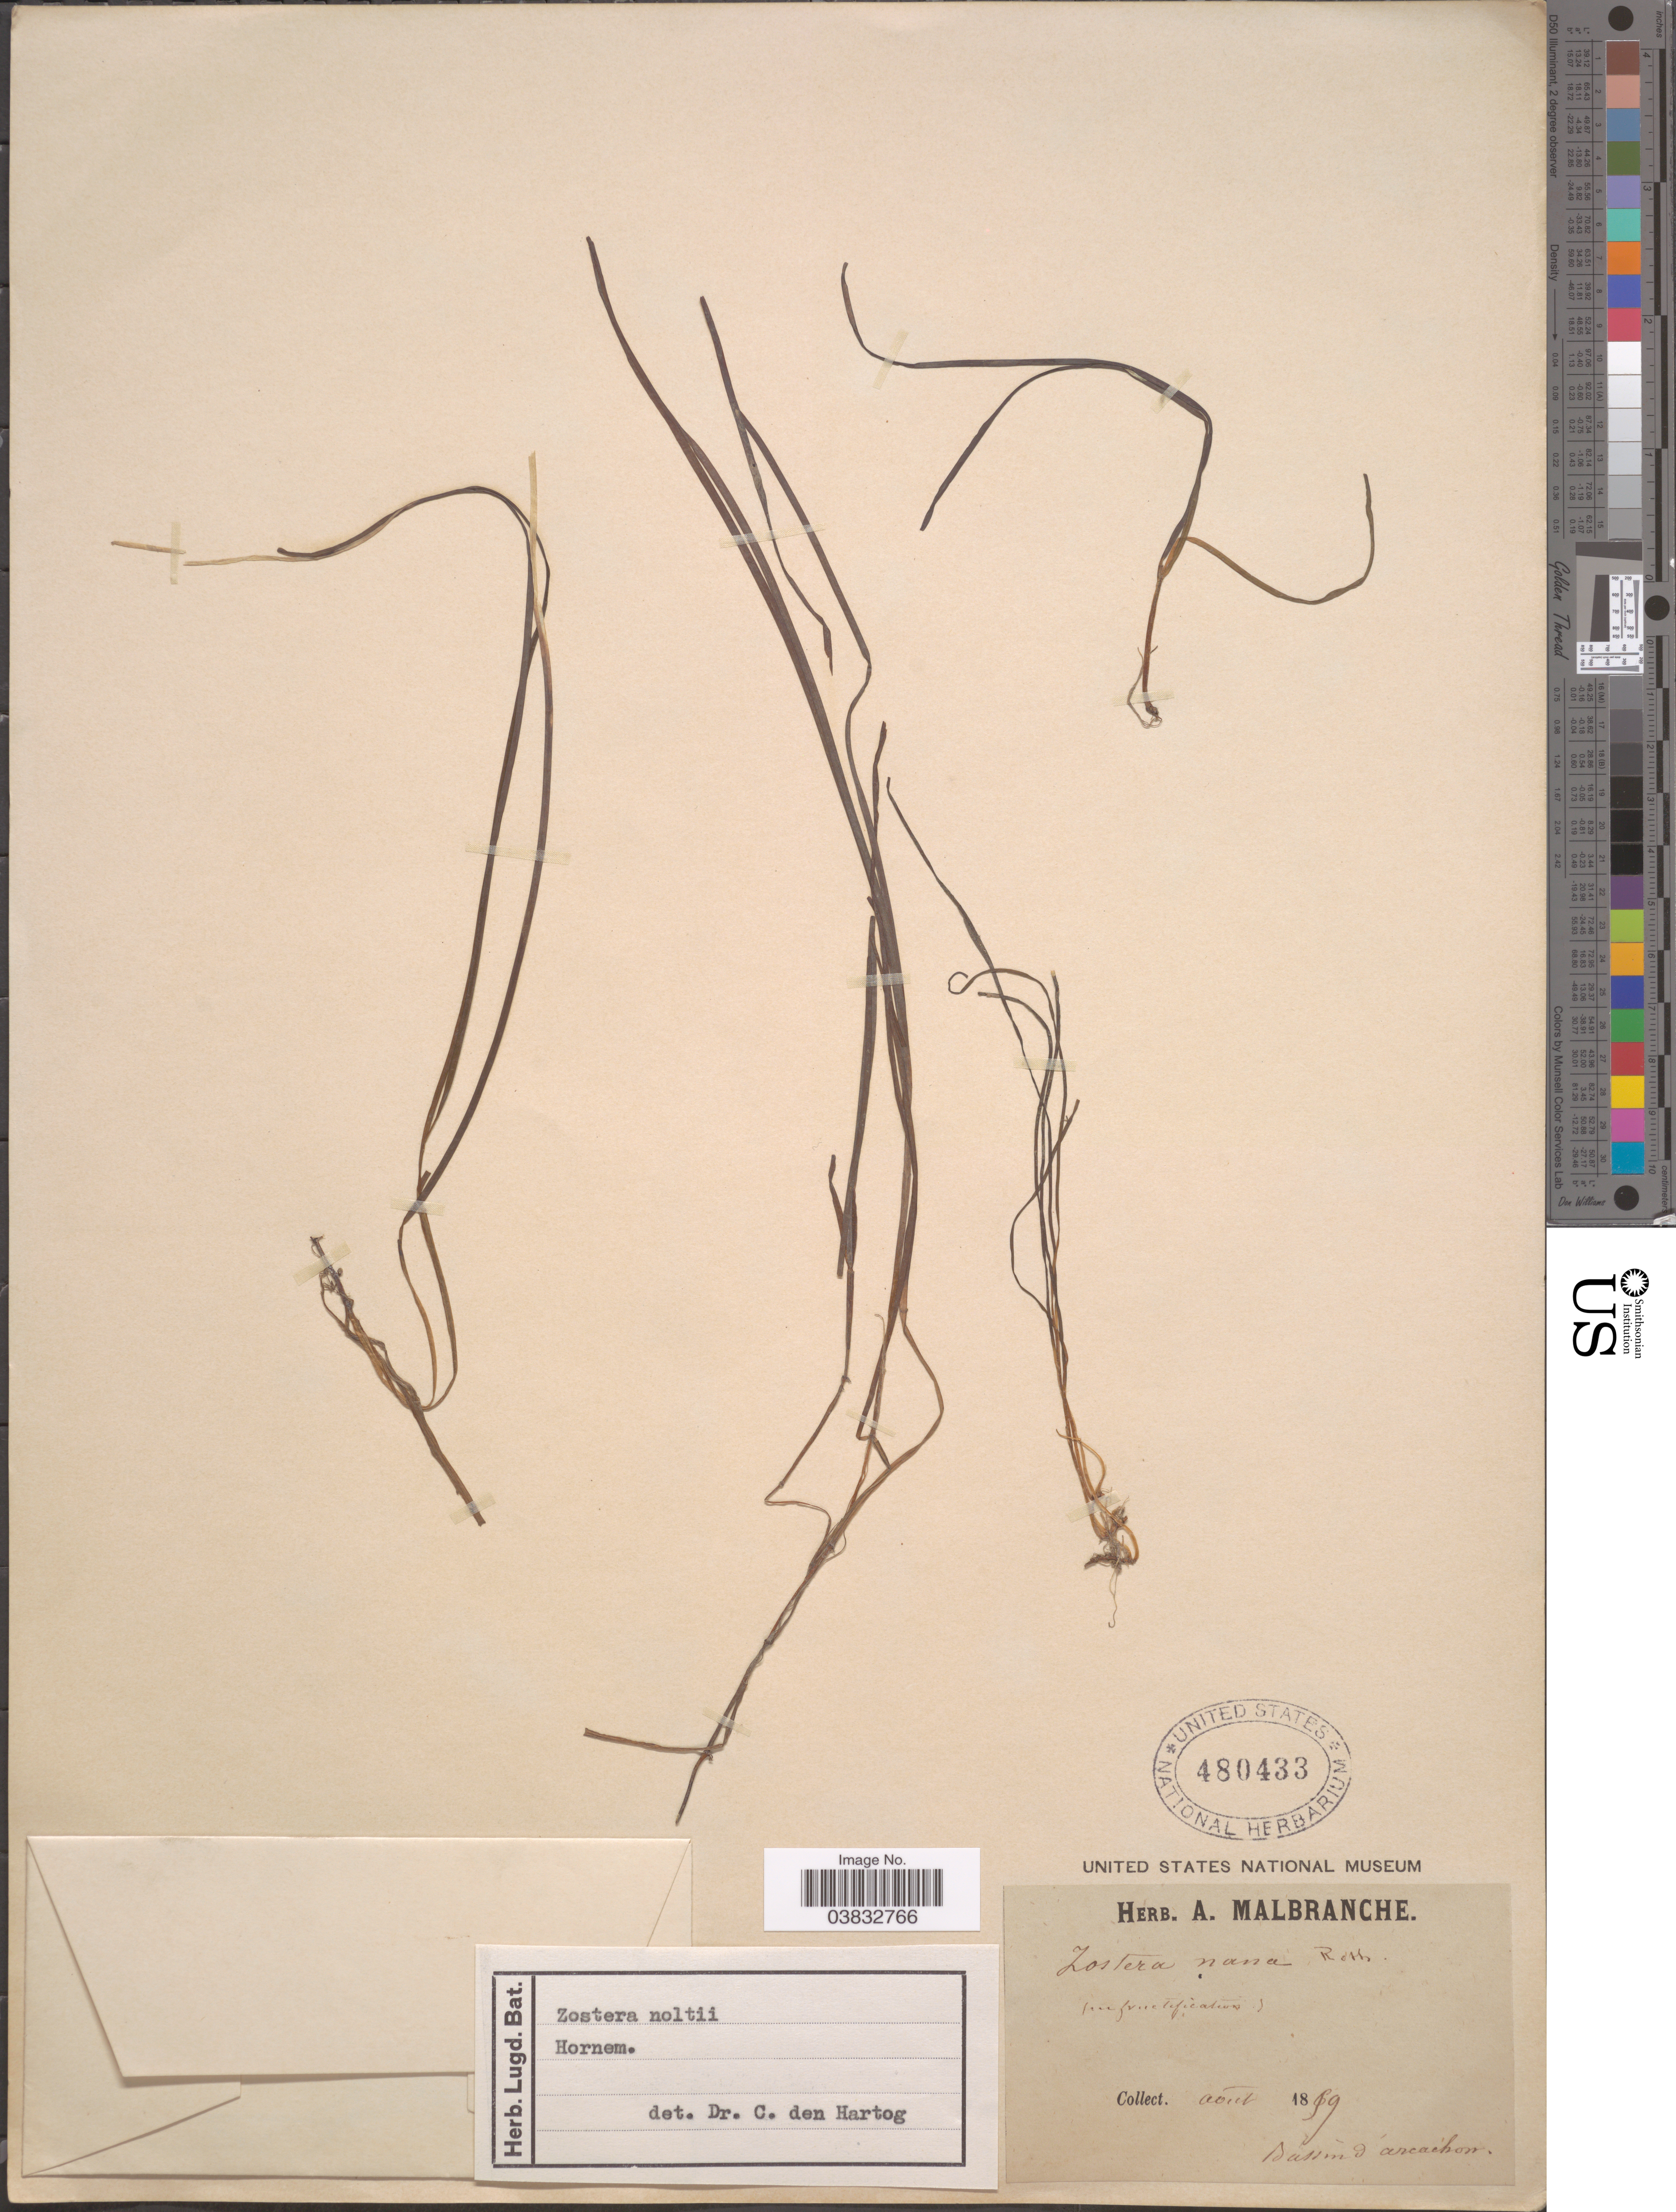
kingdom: Plantae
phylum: Tracheophyta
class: Liliopsida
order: Alismatales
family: Zosteraceae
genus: Zostera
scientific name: Zostera noltii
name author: Hornem.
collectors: Ex herb. A. Malbranche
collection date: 1879-08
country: France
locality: Bassin d'arcachon.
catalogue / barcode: US 480433